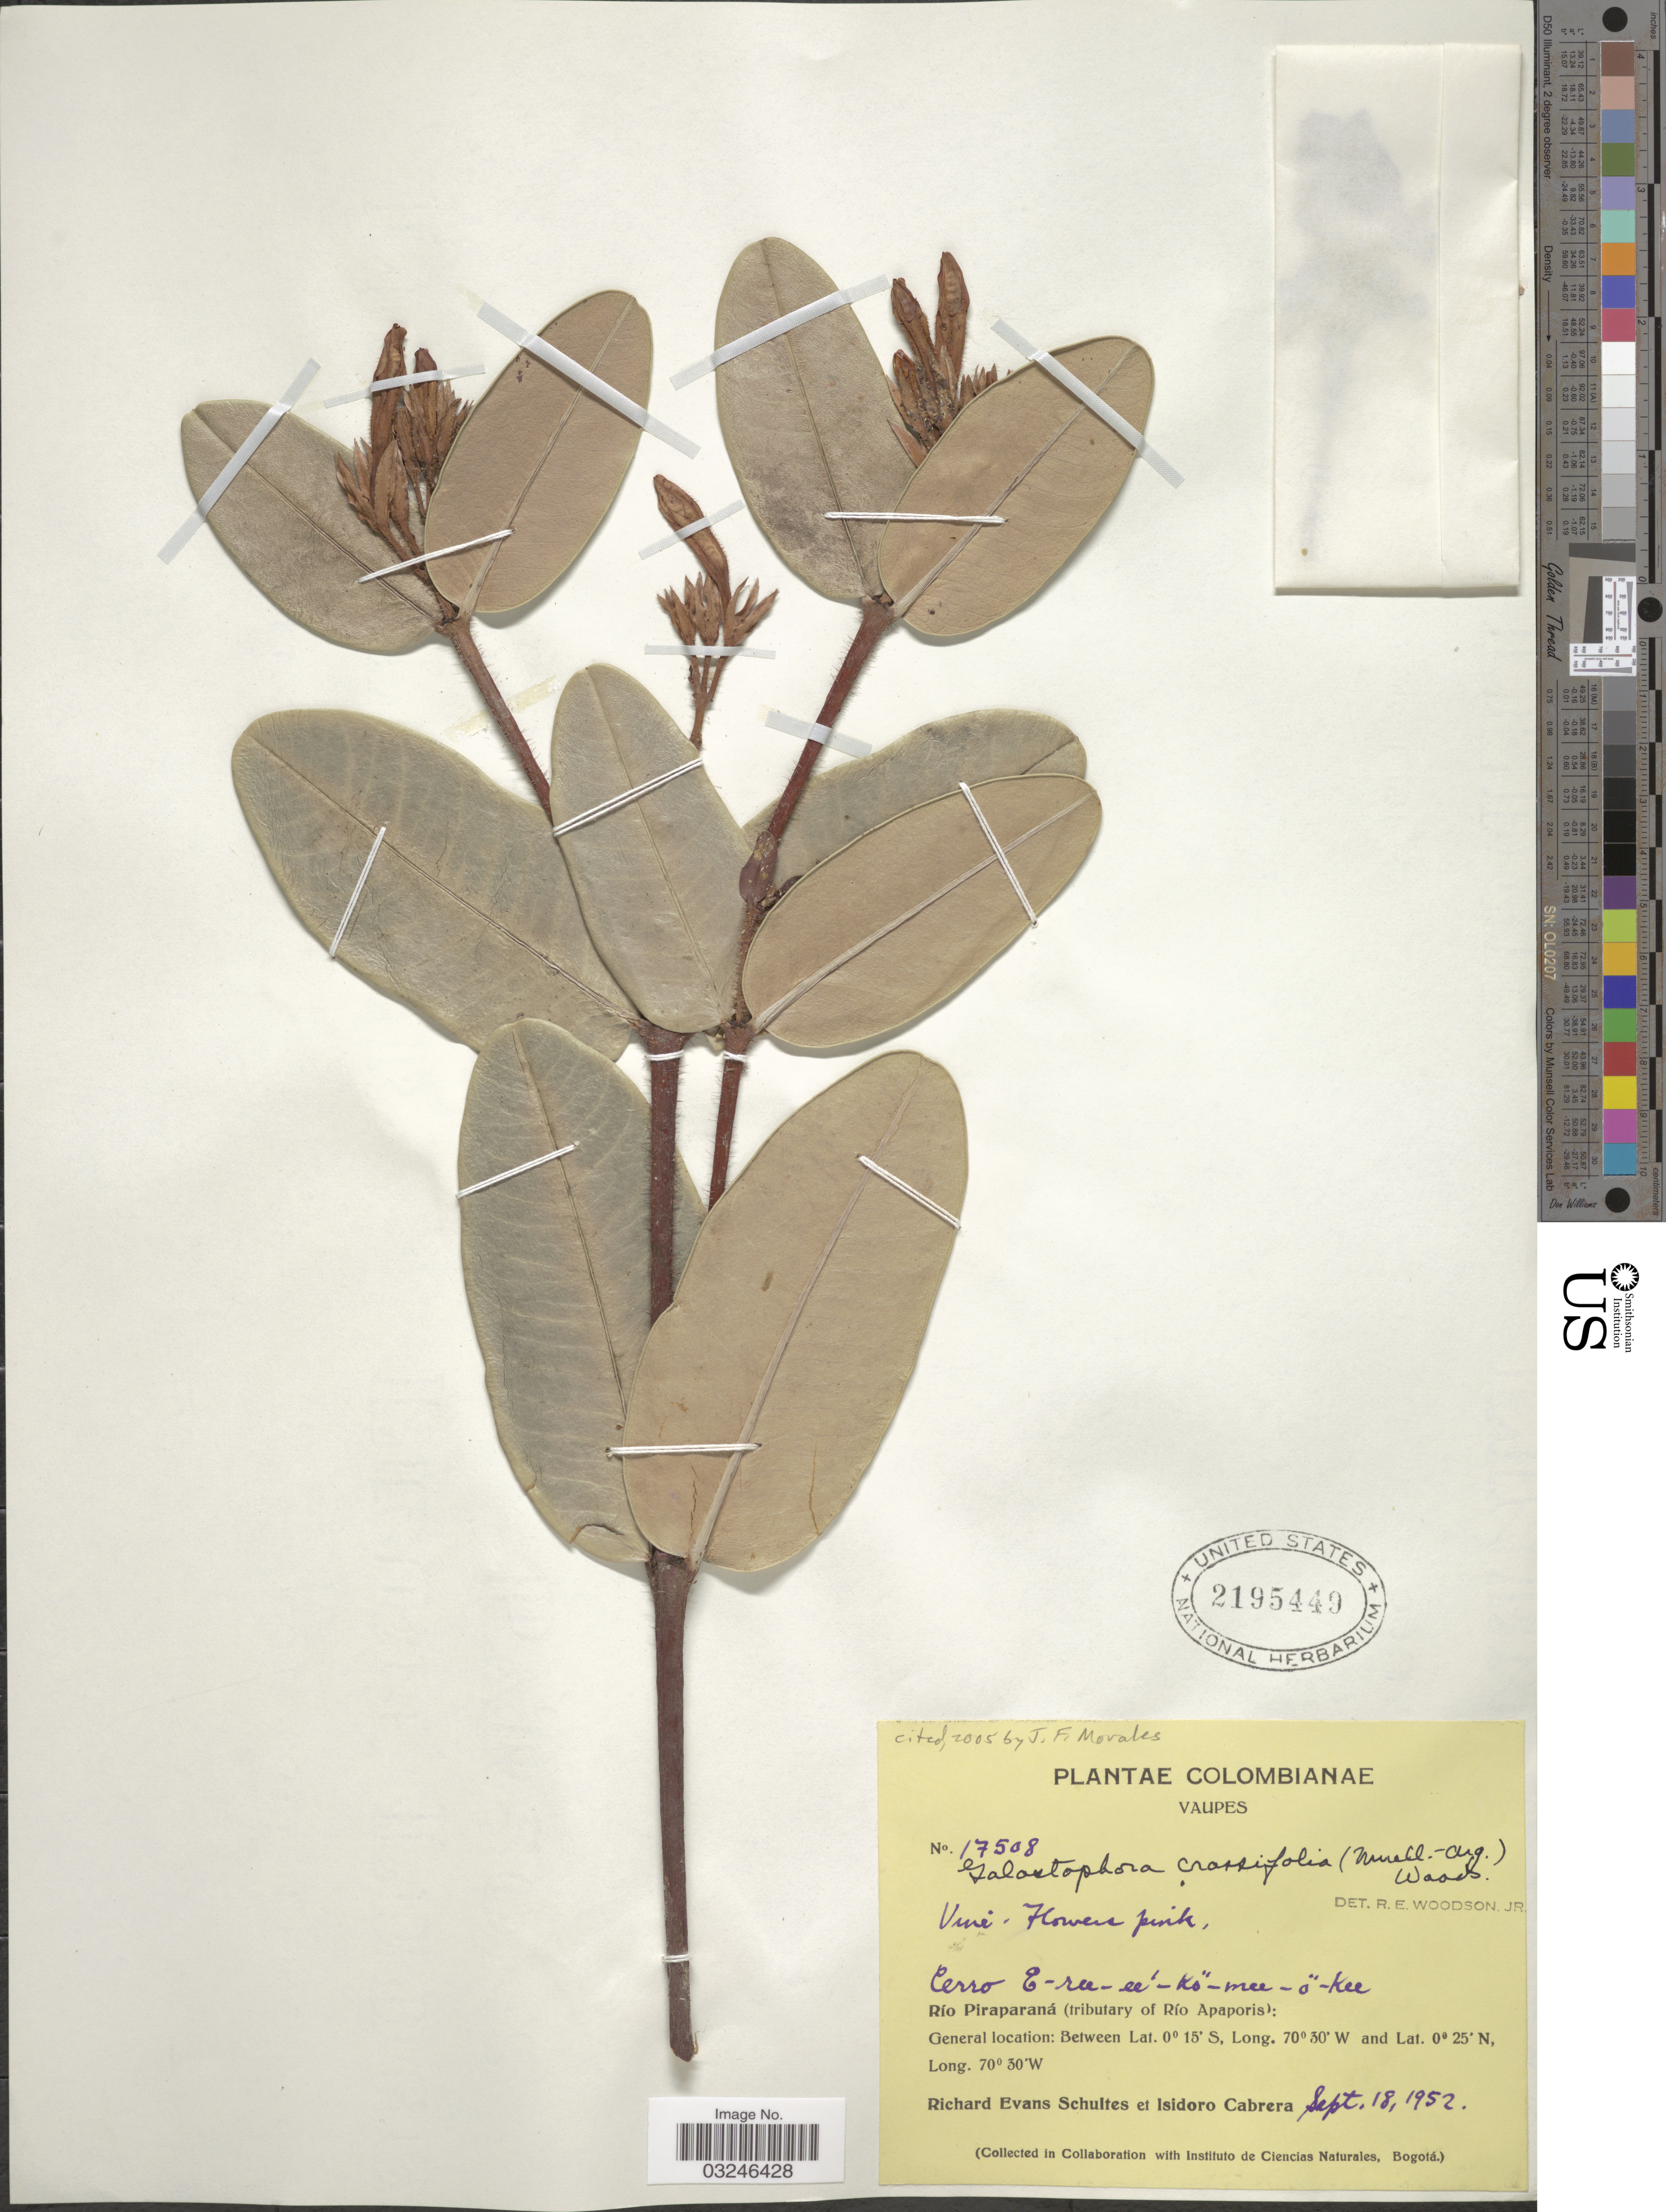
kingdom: Plantae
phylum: Tracheophyta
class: Magnoliopsida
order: Gentianales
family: Apocynaceae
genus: Galactophora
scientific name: Galactophora crassifolia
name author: (Müll. Arg.) Woodson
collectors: R. E. Schultes & I. Cabrera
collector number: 17508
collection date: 1952-09-18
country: Colombia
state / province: Vaupés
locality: Vaupes. Cerro E-ree-ee'-Kö-mee-ö-Kee. Río Piraparaná (tributary of Río Apaporis).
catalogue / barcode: US 2195440